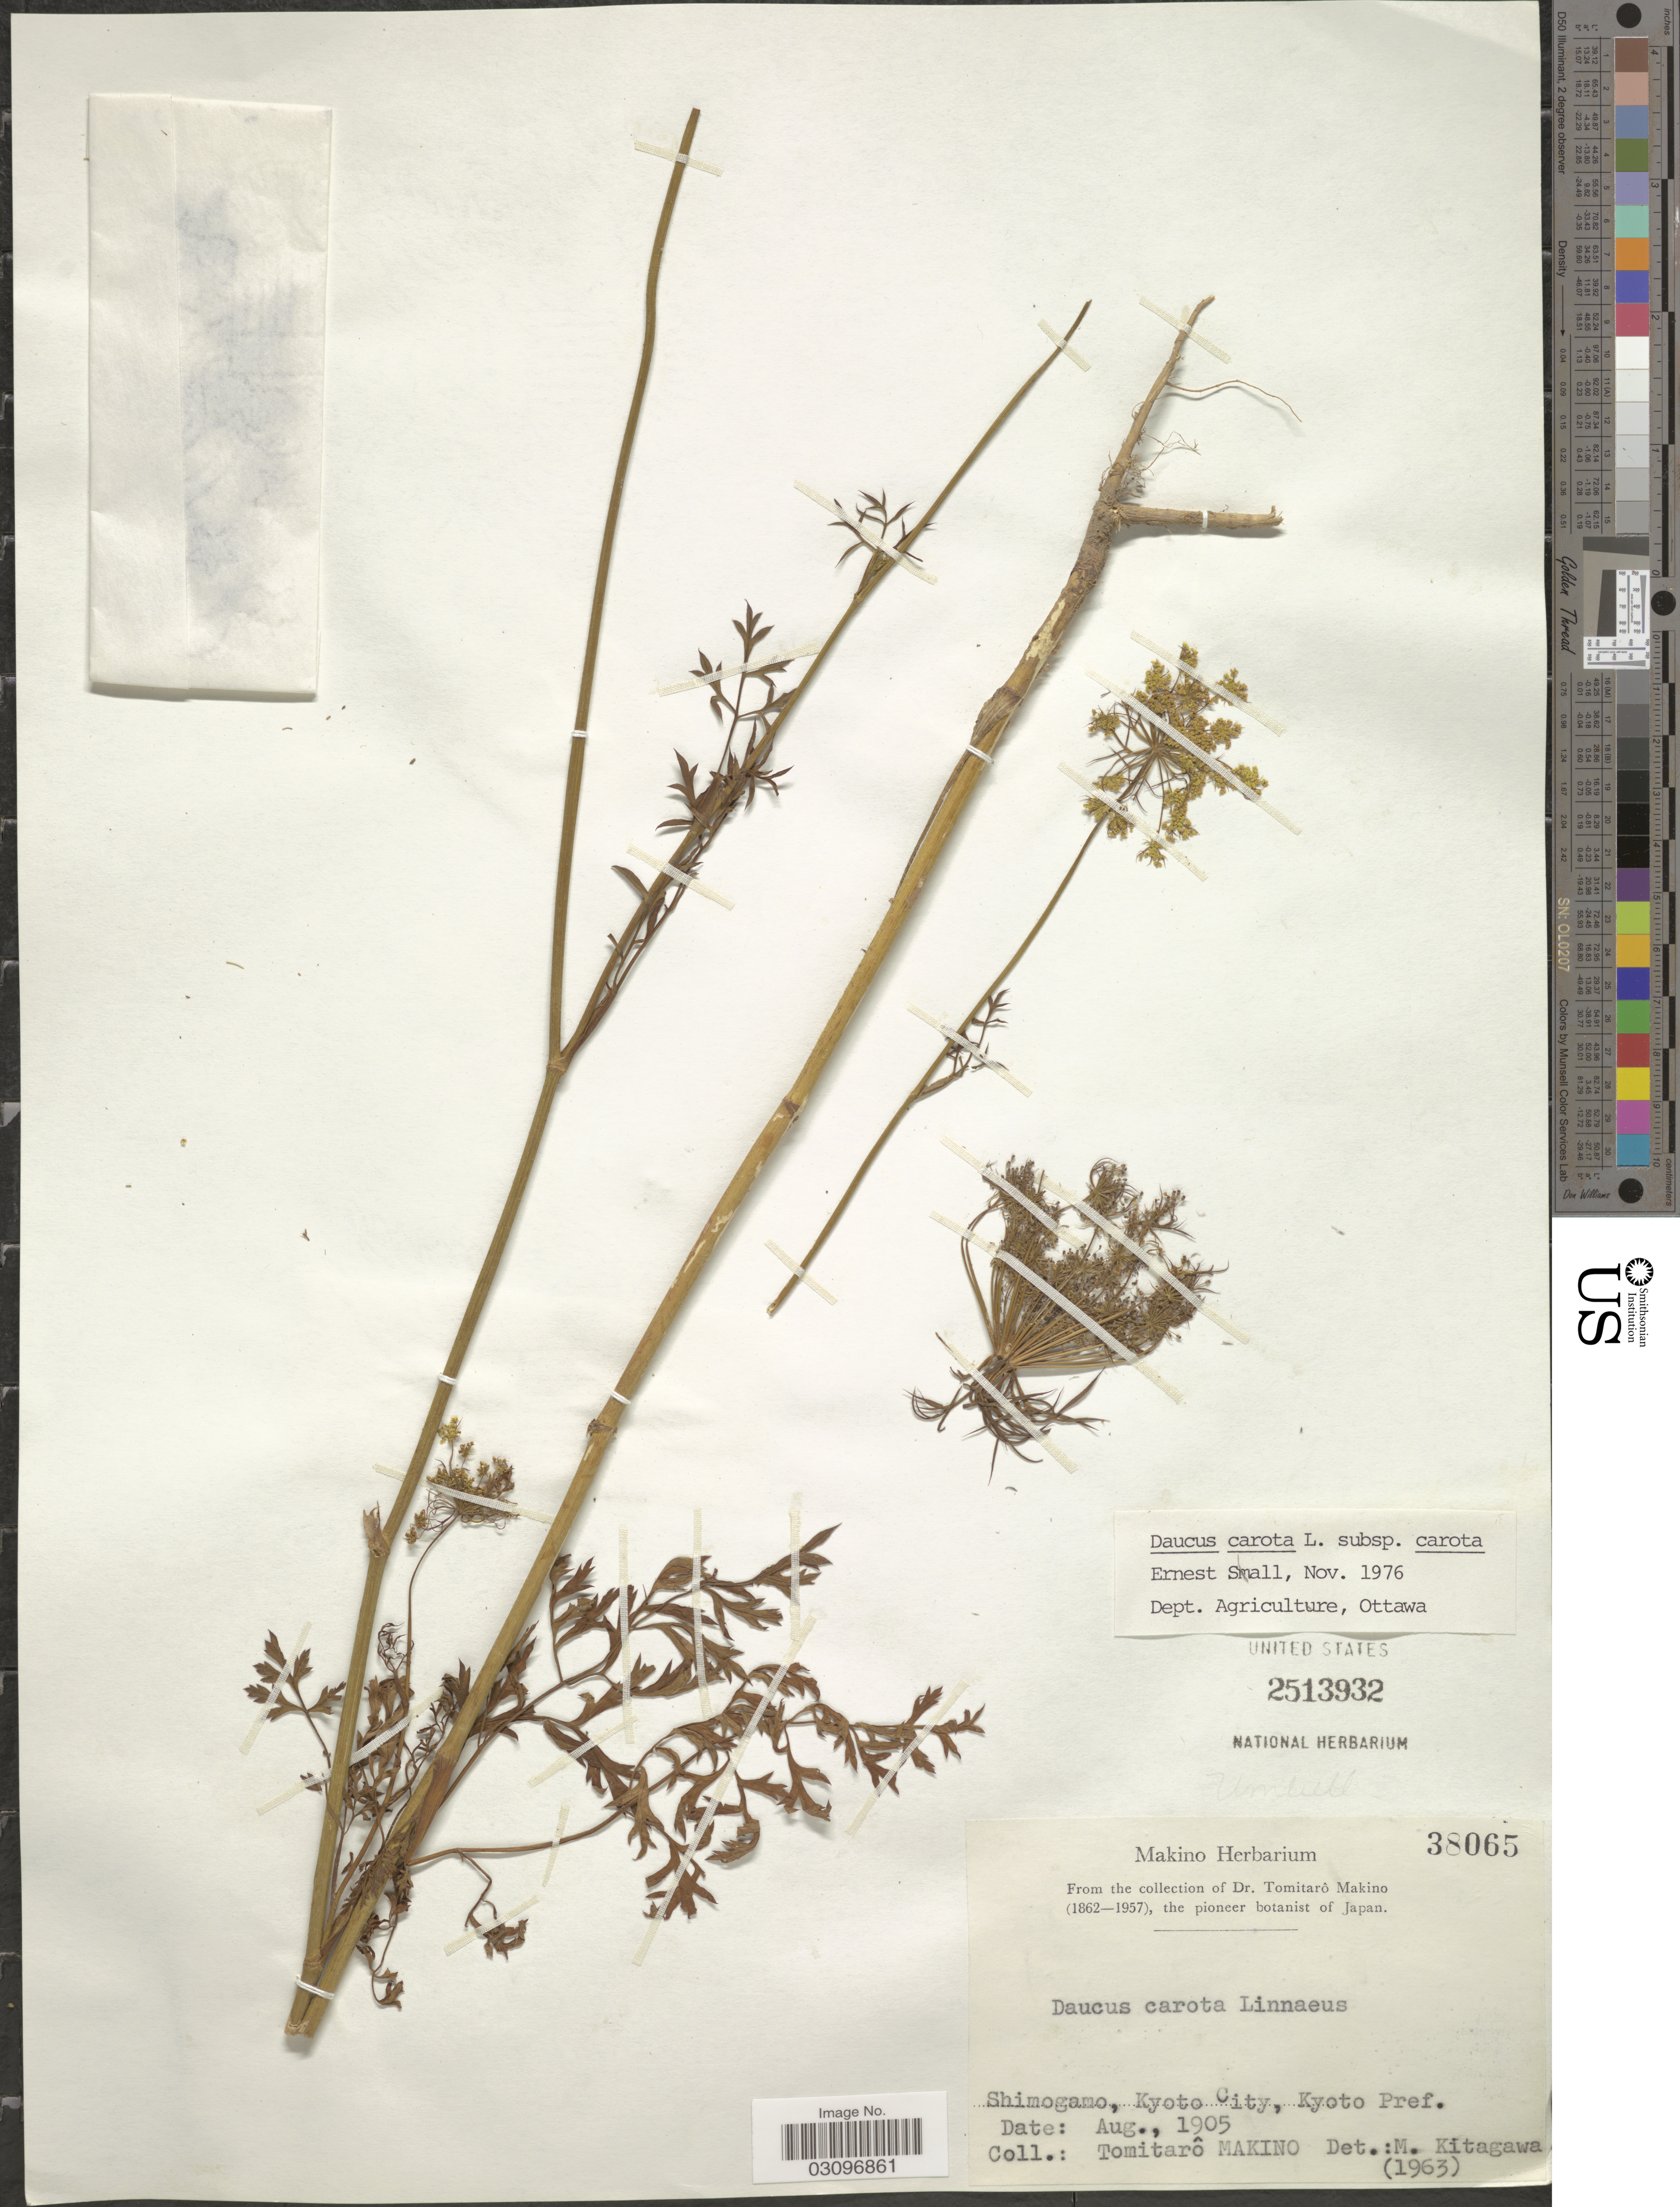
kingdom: Plantae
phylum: Tracheophyta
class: Magnoliopsida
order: Apiales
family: Apiaceae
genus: Daucus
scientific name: Daucus carota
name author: L.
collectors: T. Makino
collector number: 38065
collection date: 1905-08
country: Japan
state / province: Kyoto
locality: Shimogamo, Kyoto City, Kyoto Pref.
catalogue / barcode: US 2513932